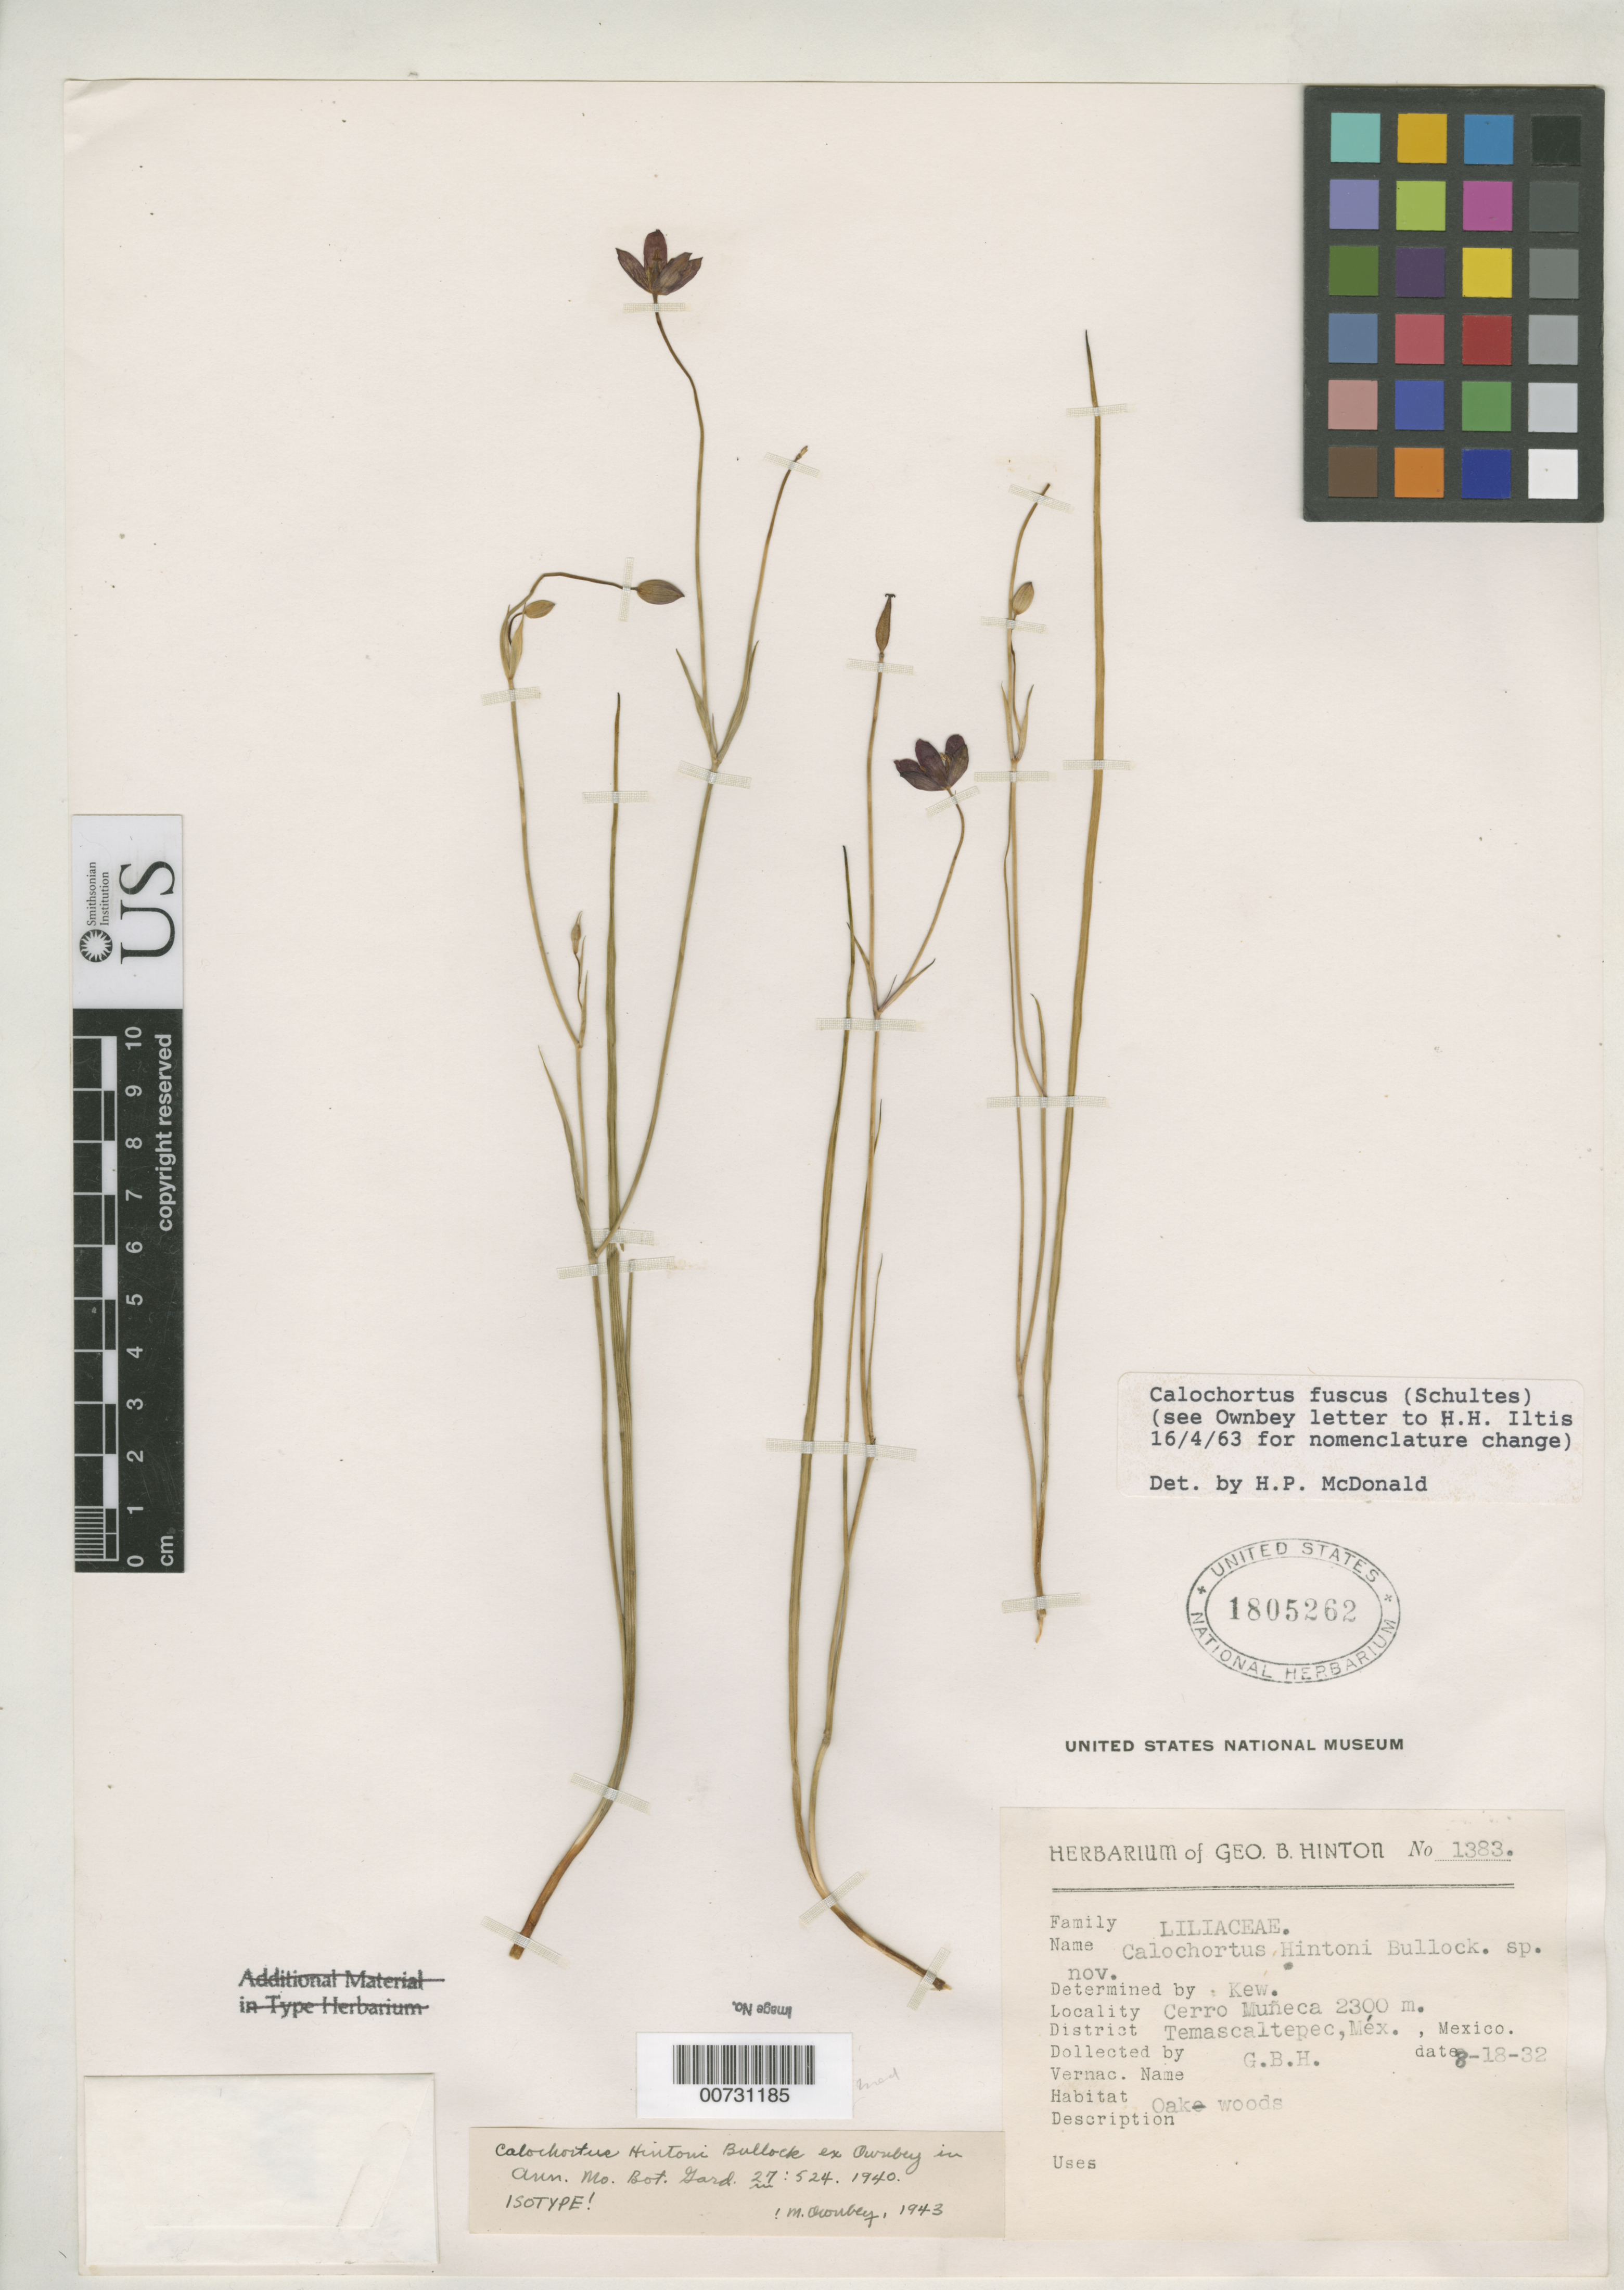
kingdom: Plantae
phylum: Tracheophyta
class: Liliopsida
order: Liliales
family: Liliaceae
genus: Calochortus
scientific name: Calochortus hintonii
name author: Bullock ex Ownbey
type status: Isotype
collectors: G. B. Hinton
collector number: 1383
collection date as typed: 18 Aug 1932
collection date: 1932-08-18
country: Mexico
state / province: México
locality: Cerro Muñeca, District Temascaltepec, Méx, Mexico.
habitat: Oak woods.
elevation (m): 2300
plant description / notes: As "Hintoni". Annotated as Calochortus fuscus (Schultes) by H.P. McDonald.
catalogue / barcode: US 1805262